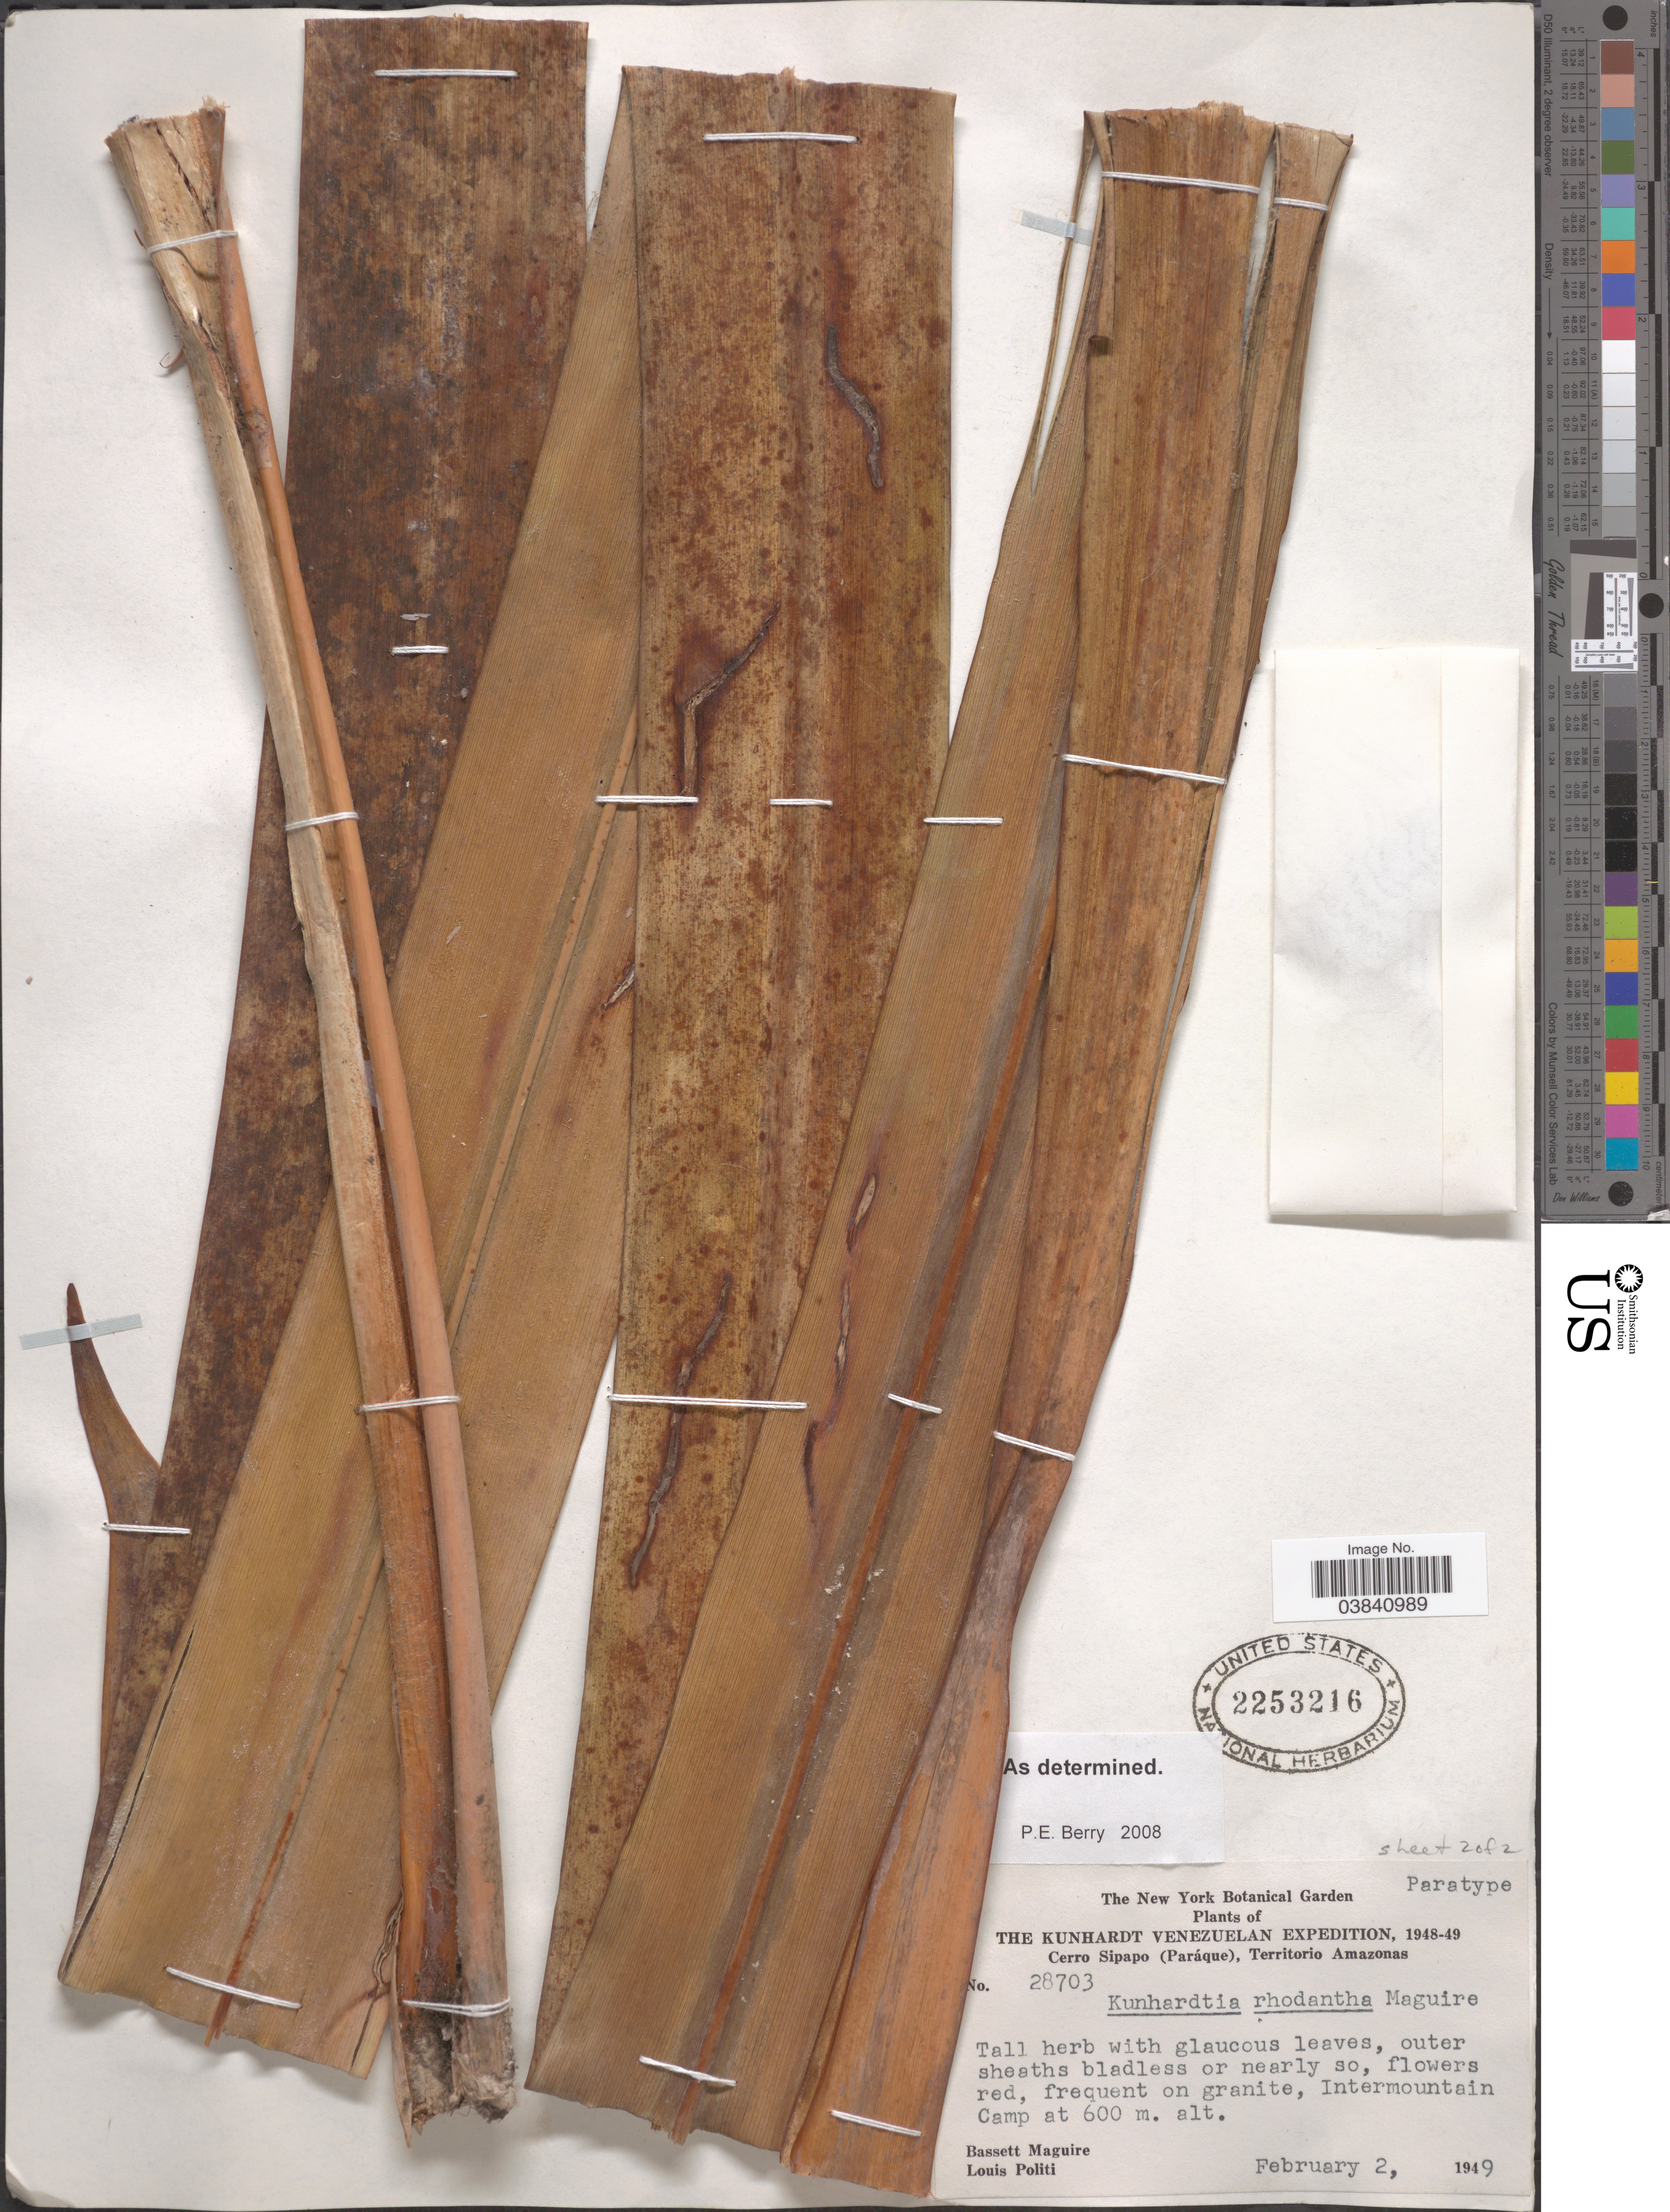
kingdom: Plantae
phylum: Tracheophyta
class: Liliopsida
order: Poales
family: Rapateaceae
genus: Kunhardtia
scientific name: Kunhardtia rhodantha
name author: Maguire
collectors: B. Maguire & L. Politi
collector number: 28703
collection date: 1949-02-02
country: Venezuela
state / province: Amazonas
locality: Cerro Sipapo (Paráque), Territorio Amazonas. Intermountain Camp.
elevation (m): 600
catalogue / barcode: US 2253216